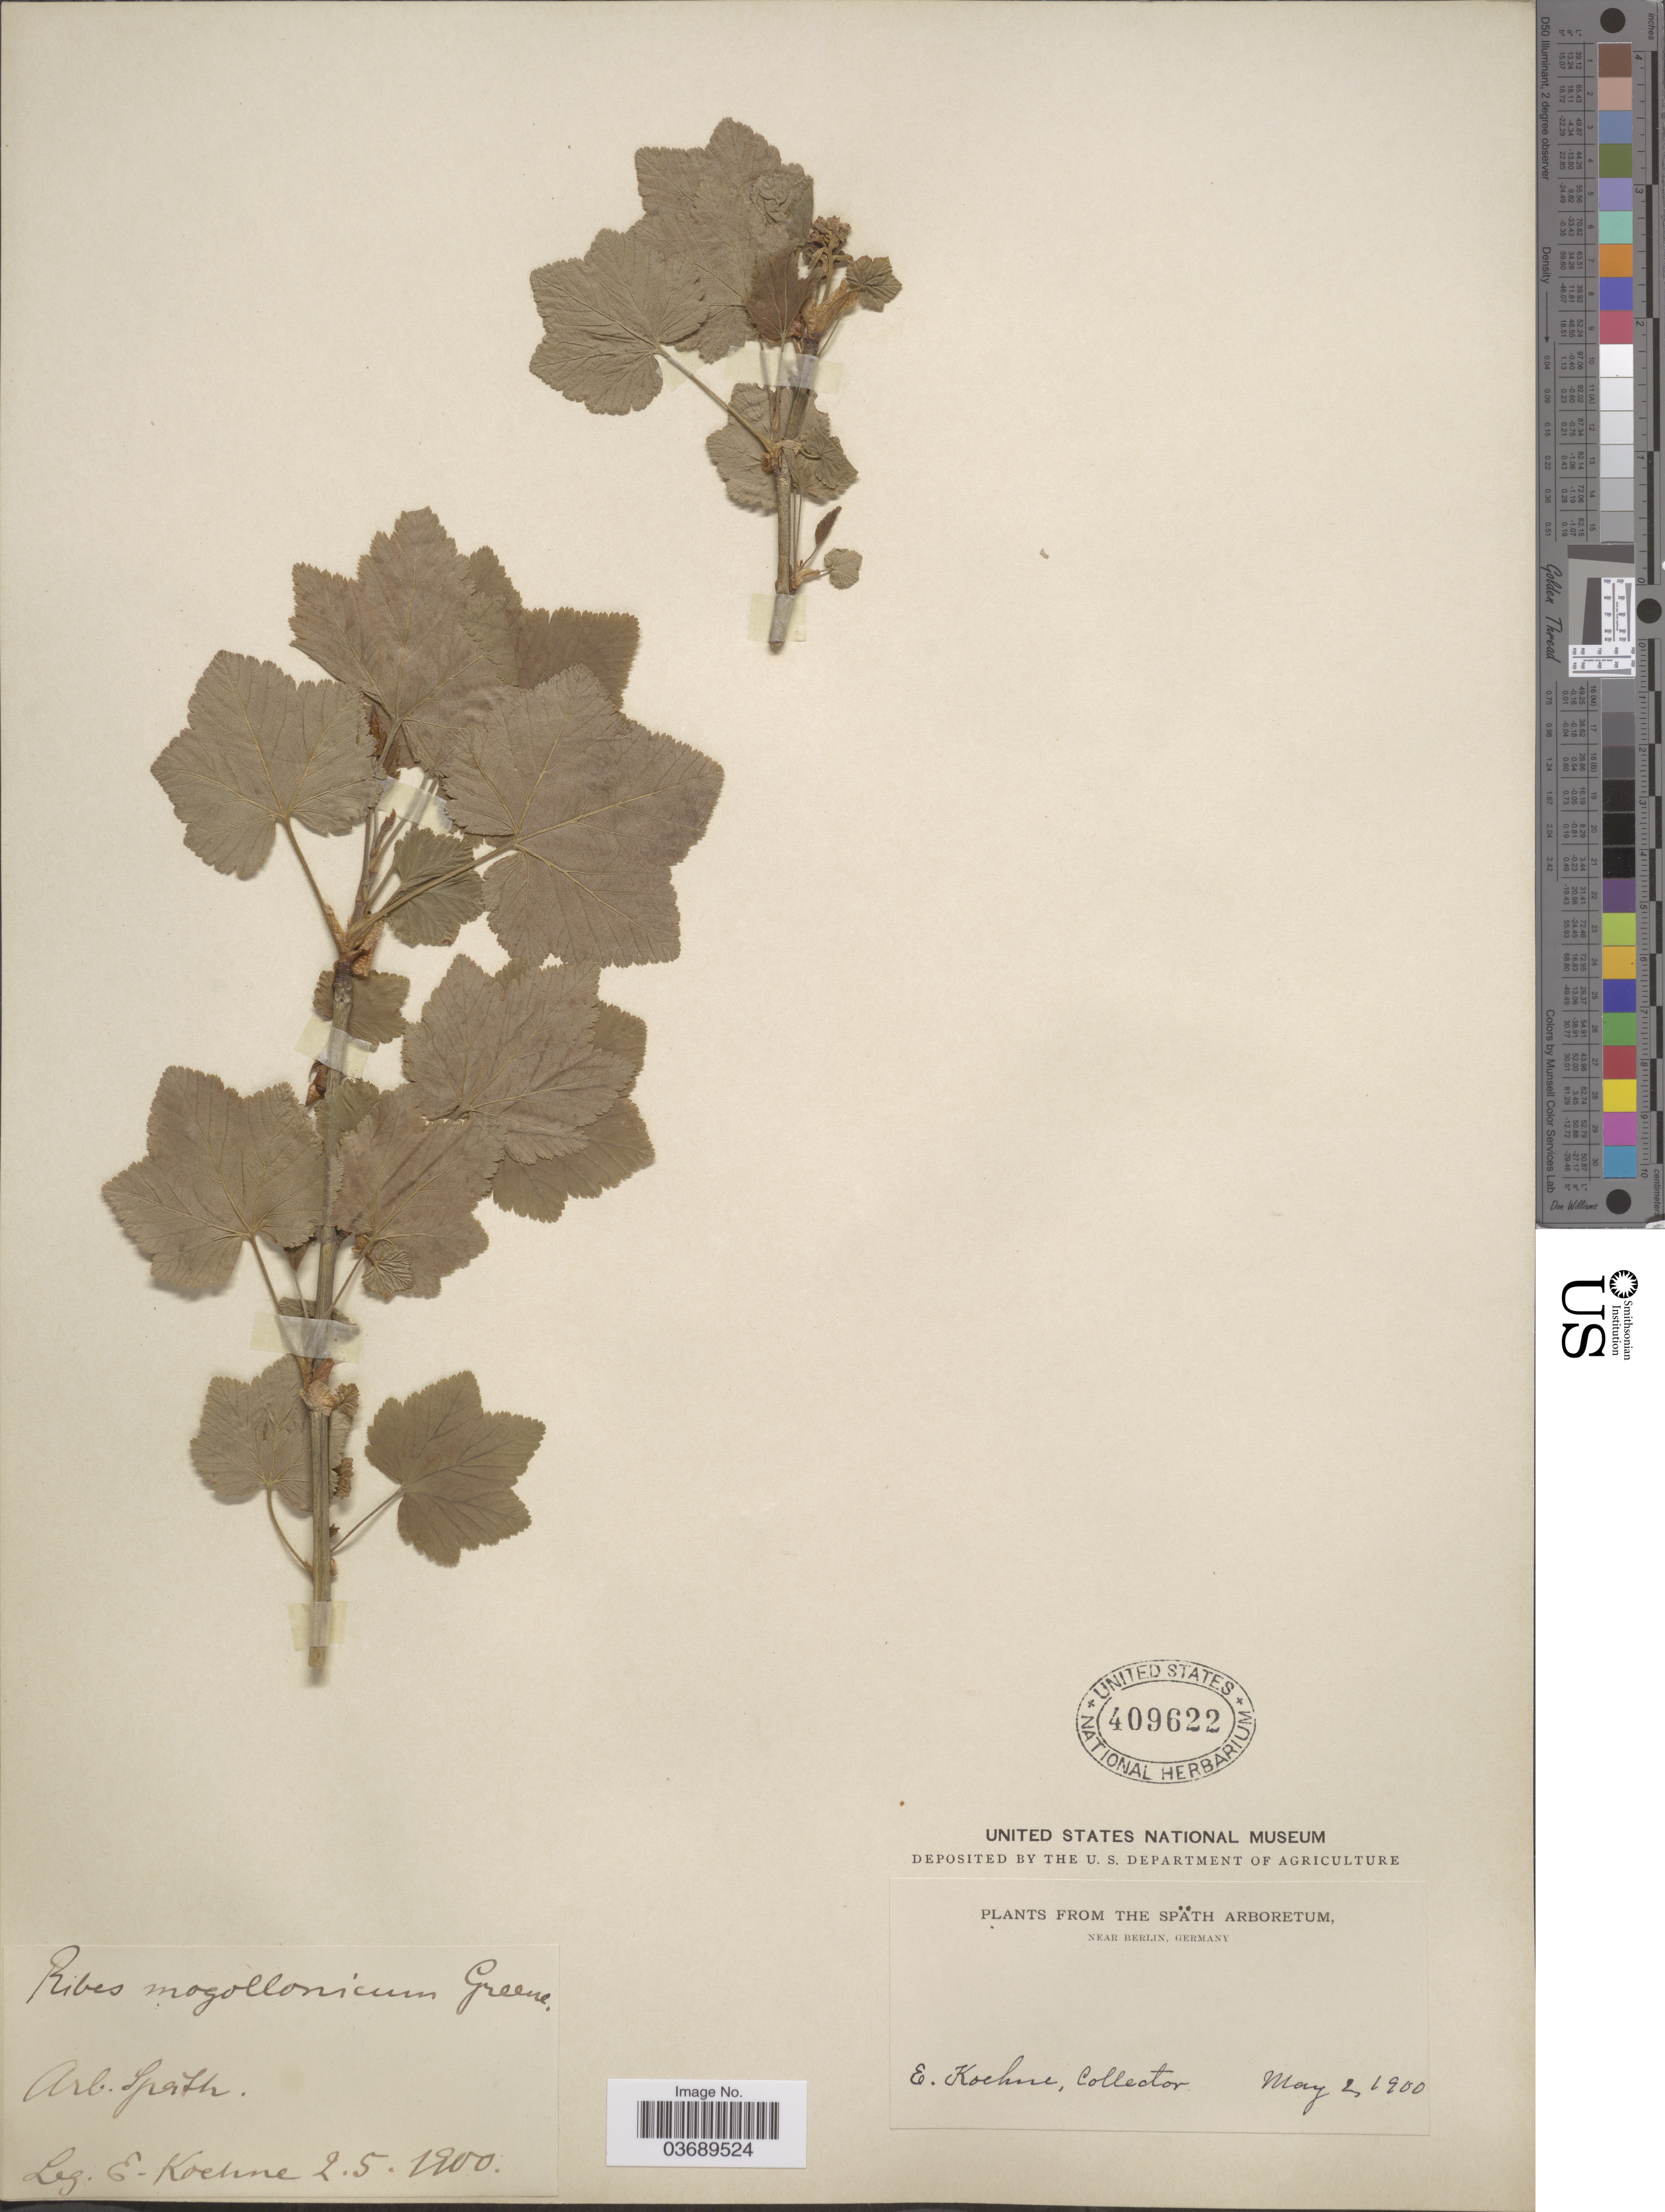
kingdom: Plantae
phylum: Tracheophyta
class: Magnoliopsida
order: Saxifragales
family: Grossulariaceae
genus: Ribes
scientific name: Ribes wolfii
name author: Rothr.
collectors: E. Koehne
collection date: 1900-05-02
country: Germany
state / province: Berlin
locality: The Späth Arboretum, near Berlin.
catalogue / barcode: US 409622